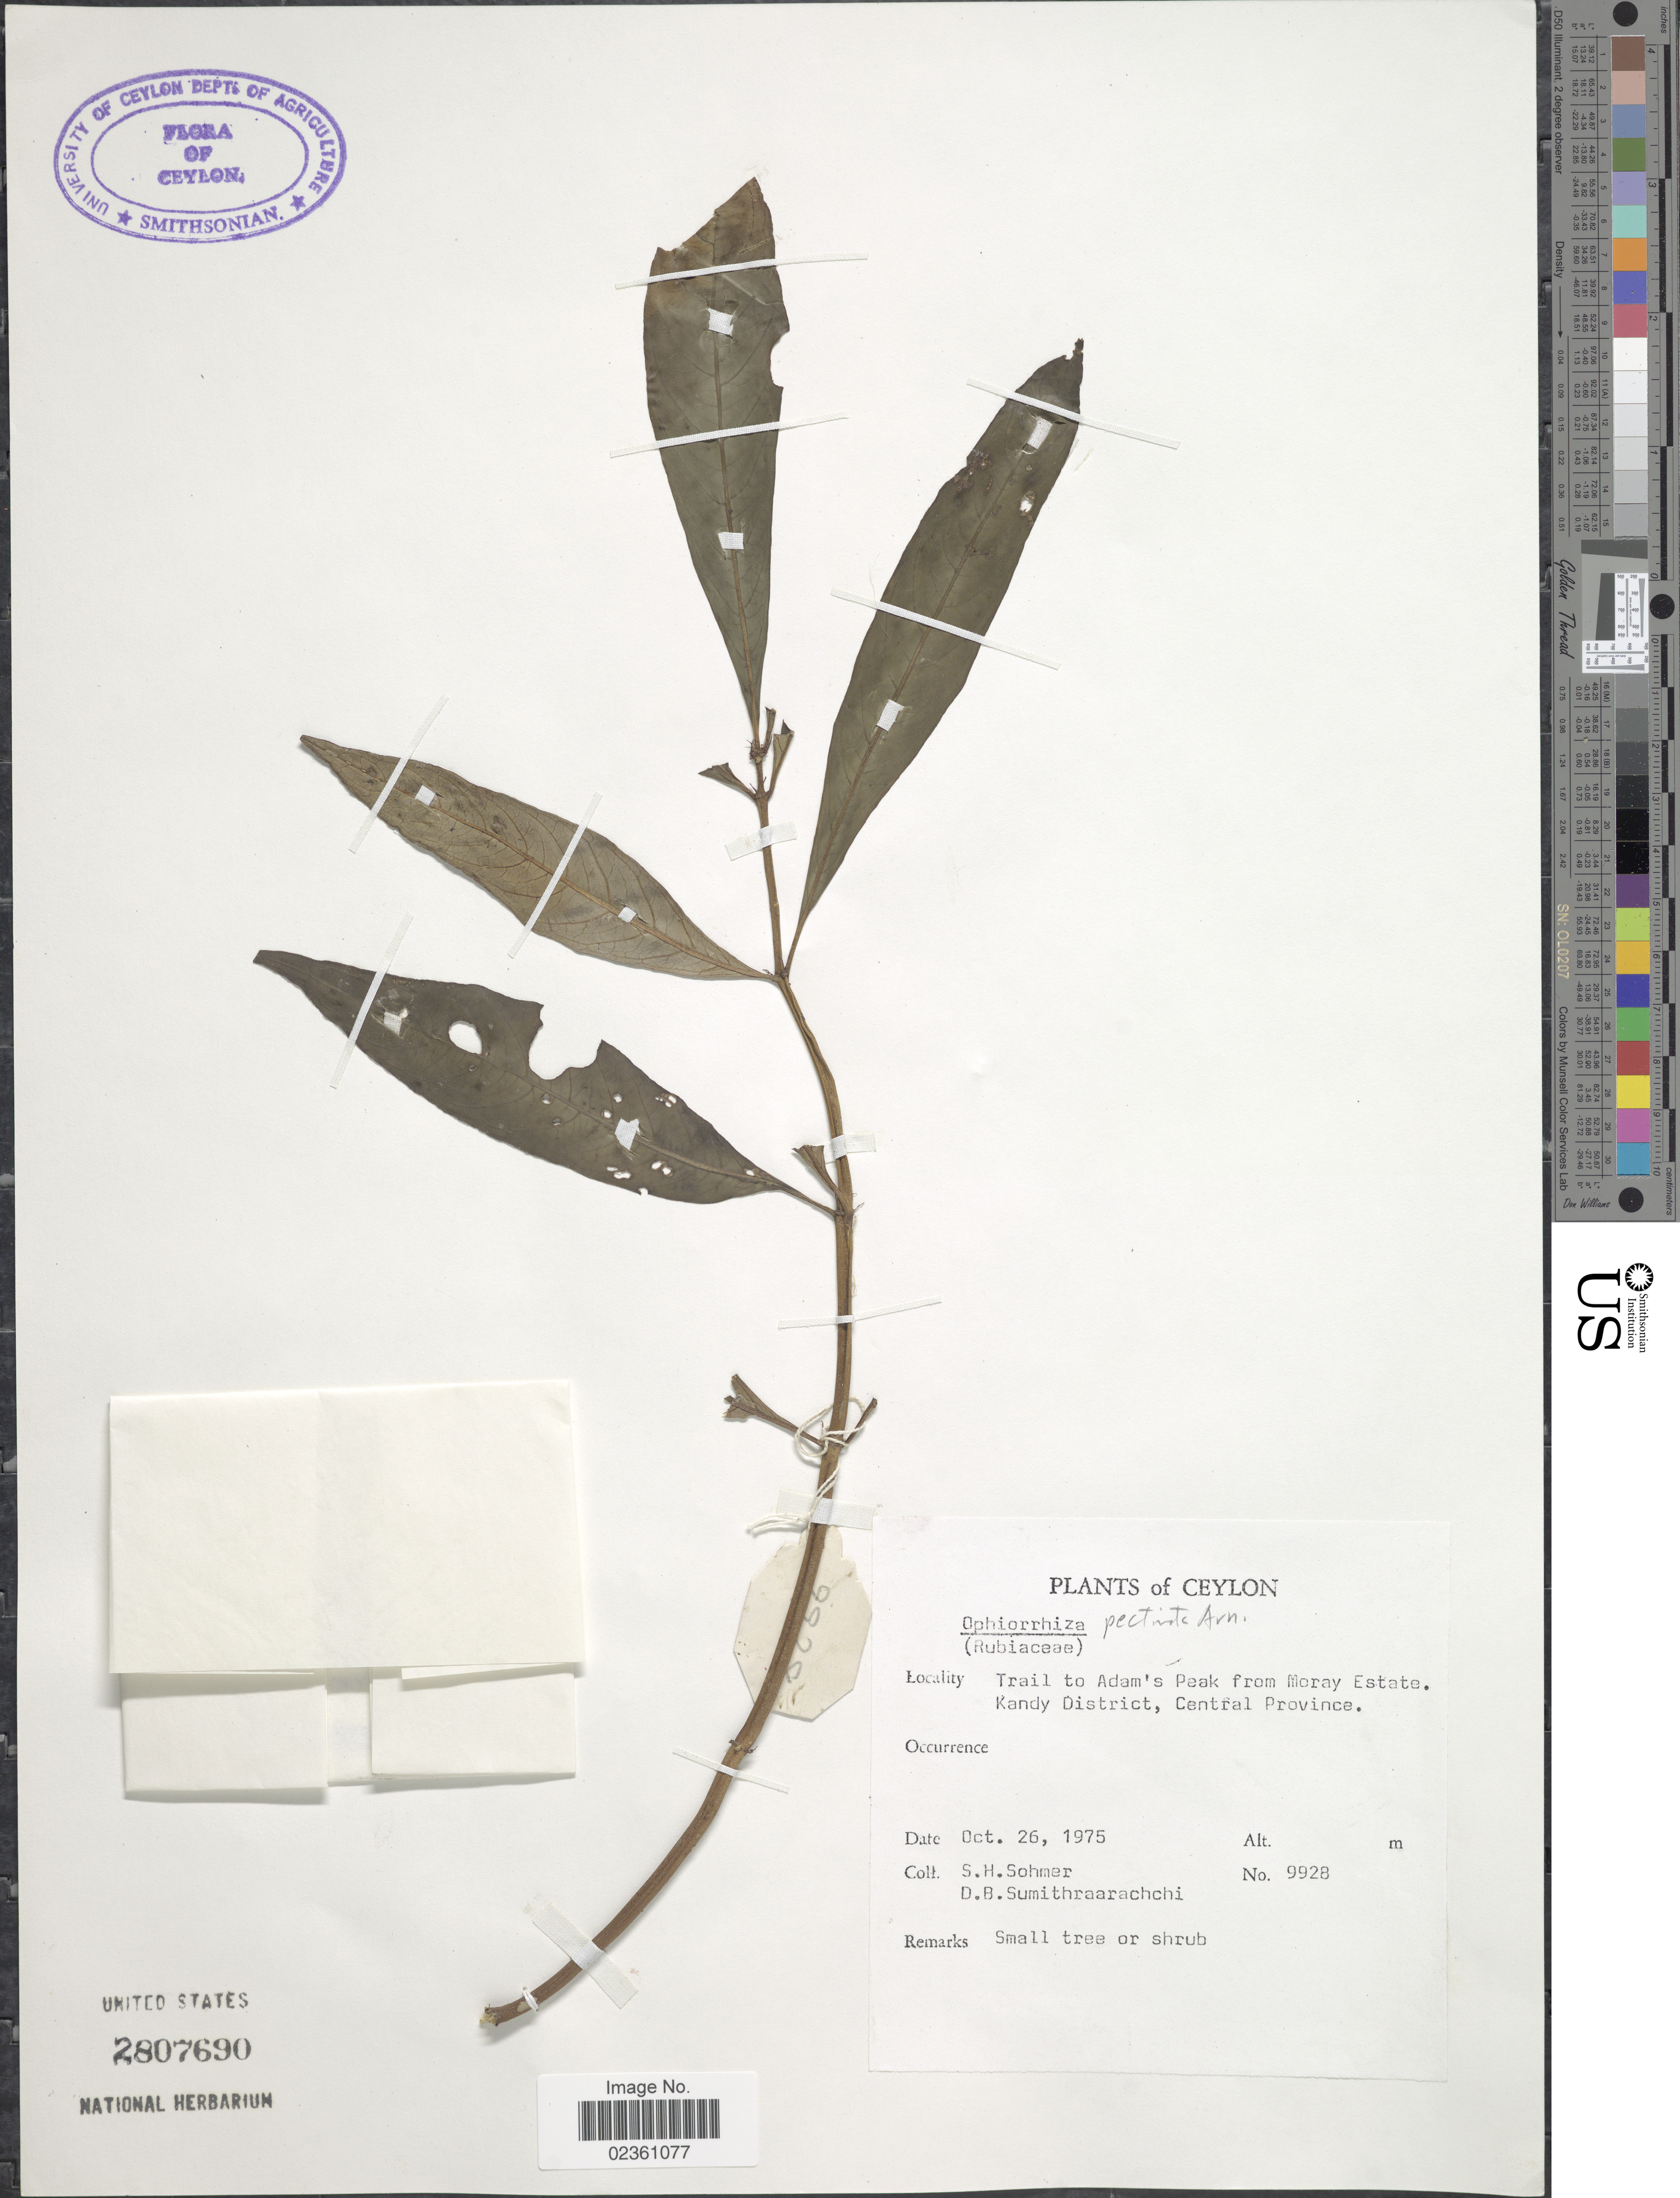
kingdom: Plantae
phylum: Tracheophyta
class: Magnoliopsida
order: Gentianales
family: Rubiaceae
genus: Ophiorrhiza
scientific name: Ophiorrhiza pectinata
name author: Arn.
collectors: S. H. Sohmer & D. B. Sumithraarachchi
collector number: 9928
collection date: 1975-10-26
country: Sri Lanka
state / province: Central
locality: Ceylon, Trail to Adam's Peak from Moray Estate. Kandy District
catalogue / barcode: US 2807690